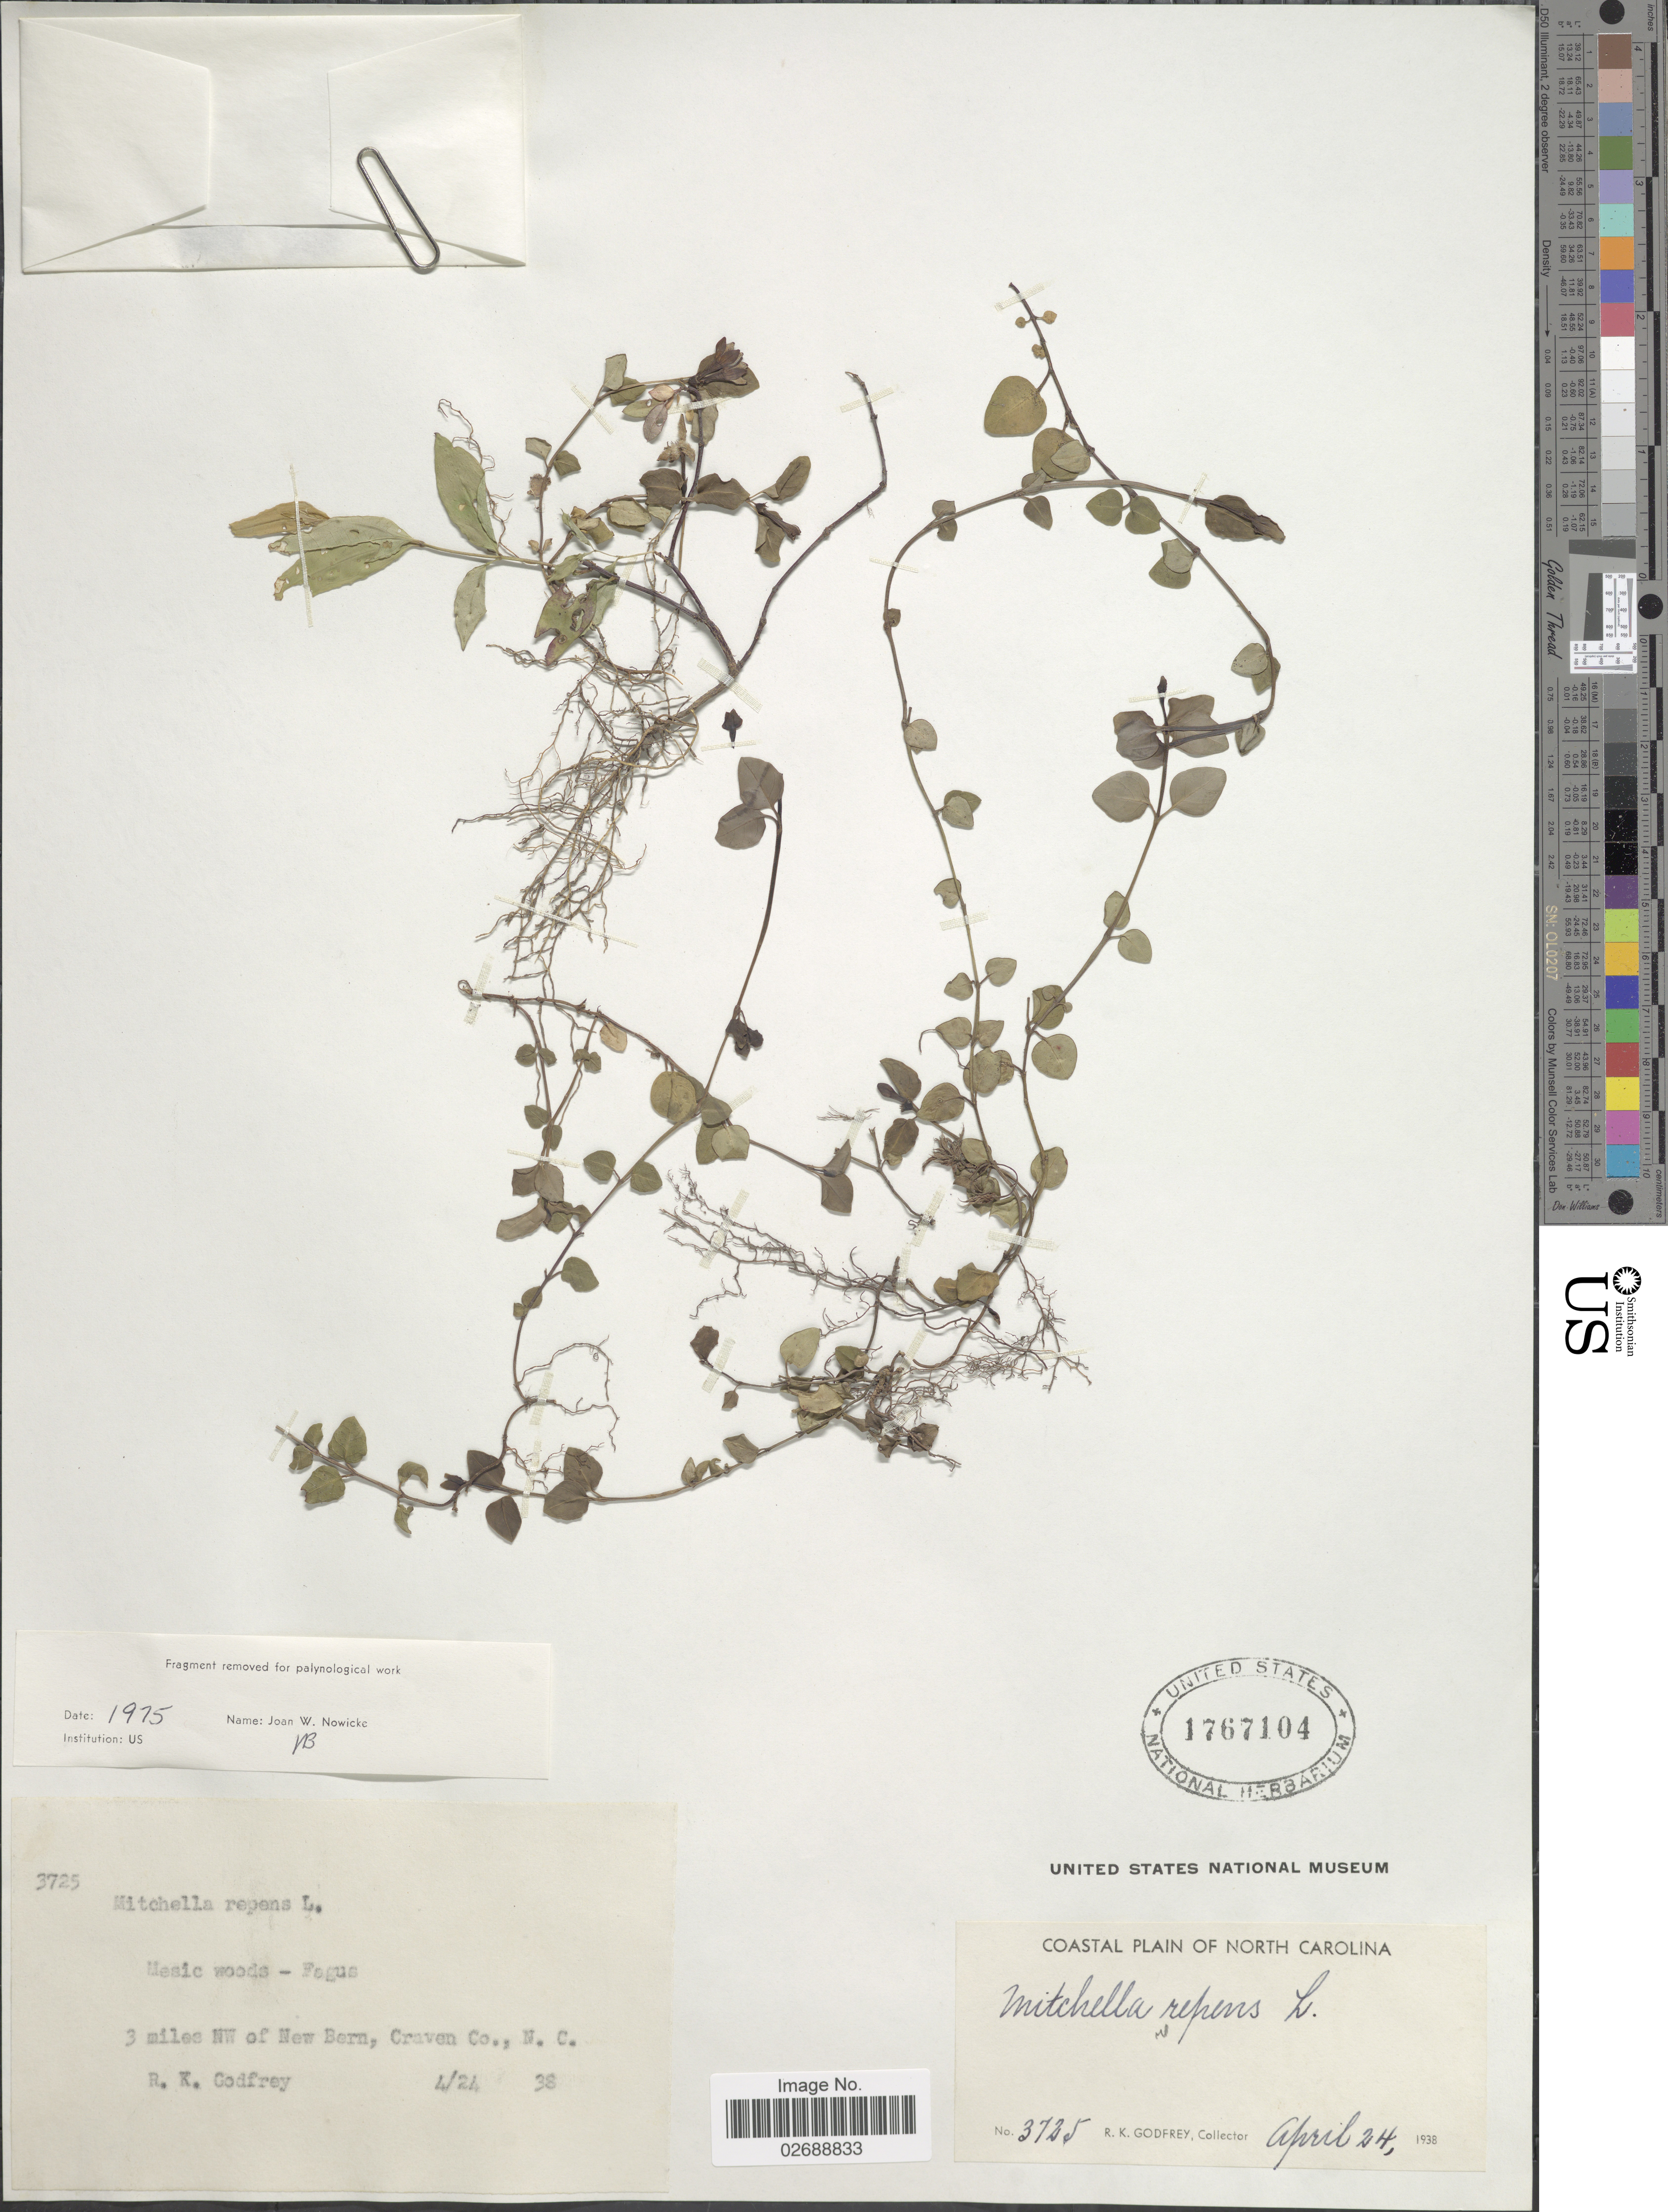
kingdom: Plantae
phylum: Tracheophyta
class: Magnoliopsida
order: Gentianales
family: Rubiaceae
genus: Mitchella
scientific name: Mitchella repens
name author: L.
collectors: R. K. Godfrey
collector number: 3725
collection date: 1938-04-24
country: United States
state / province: North Carolina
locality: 3 miles NW of New Bern, Craven Co.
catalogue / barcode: US 1767104